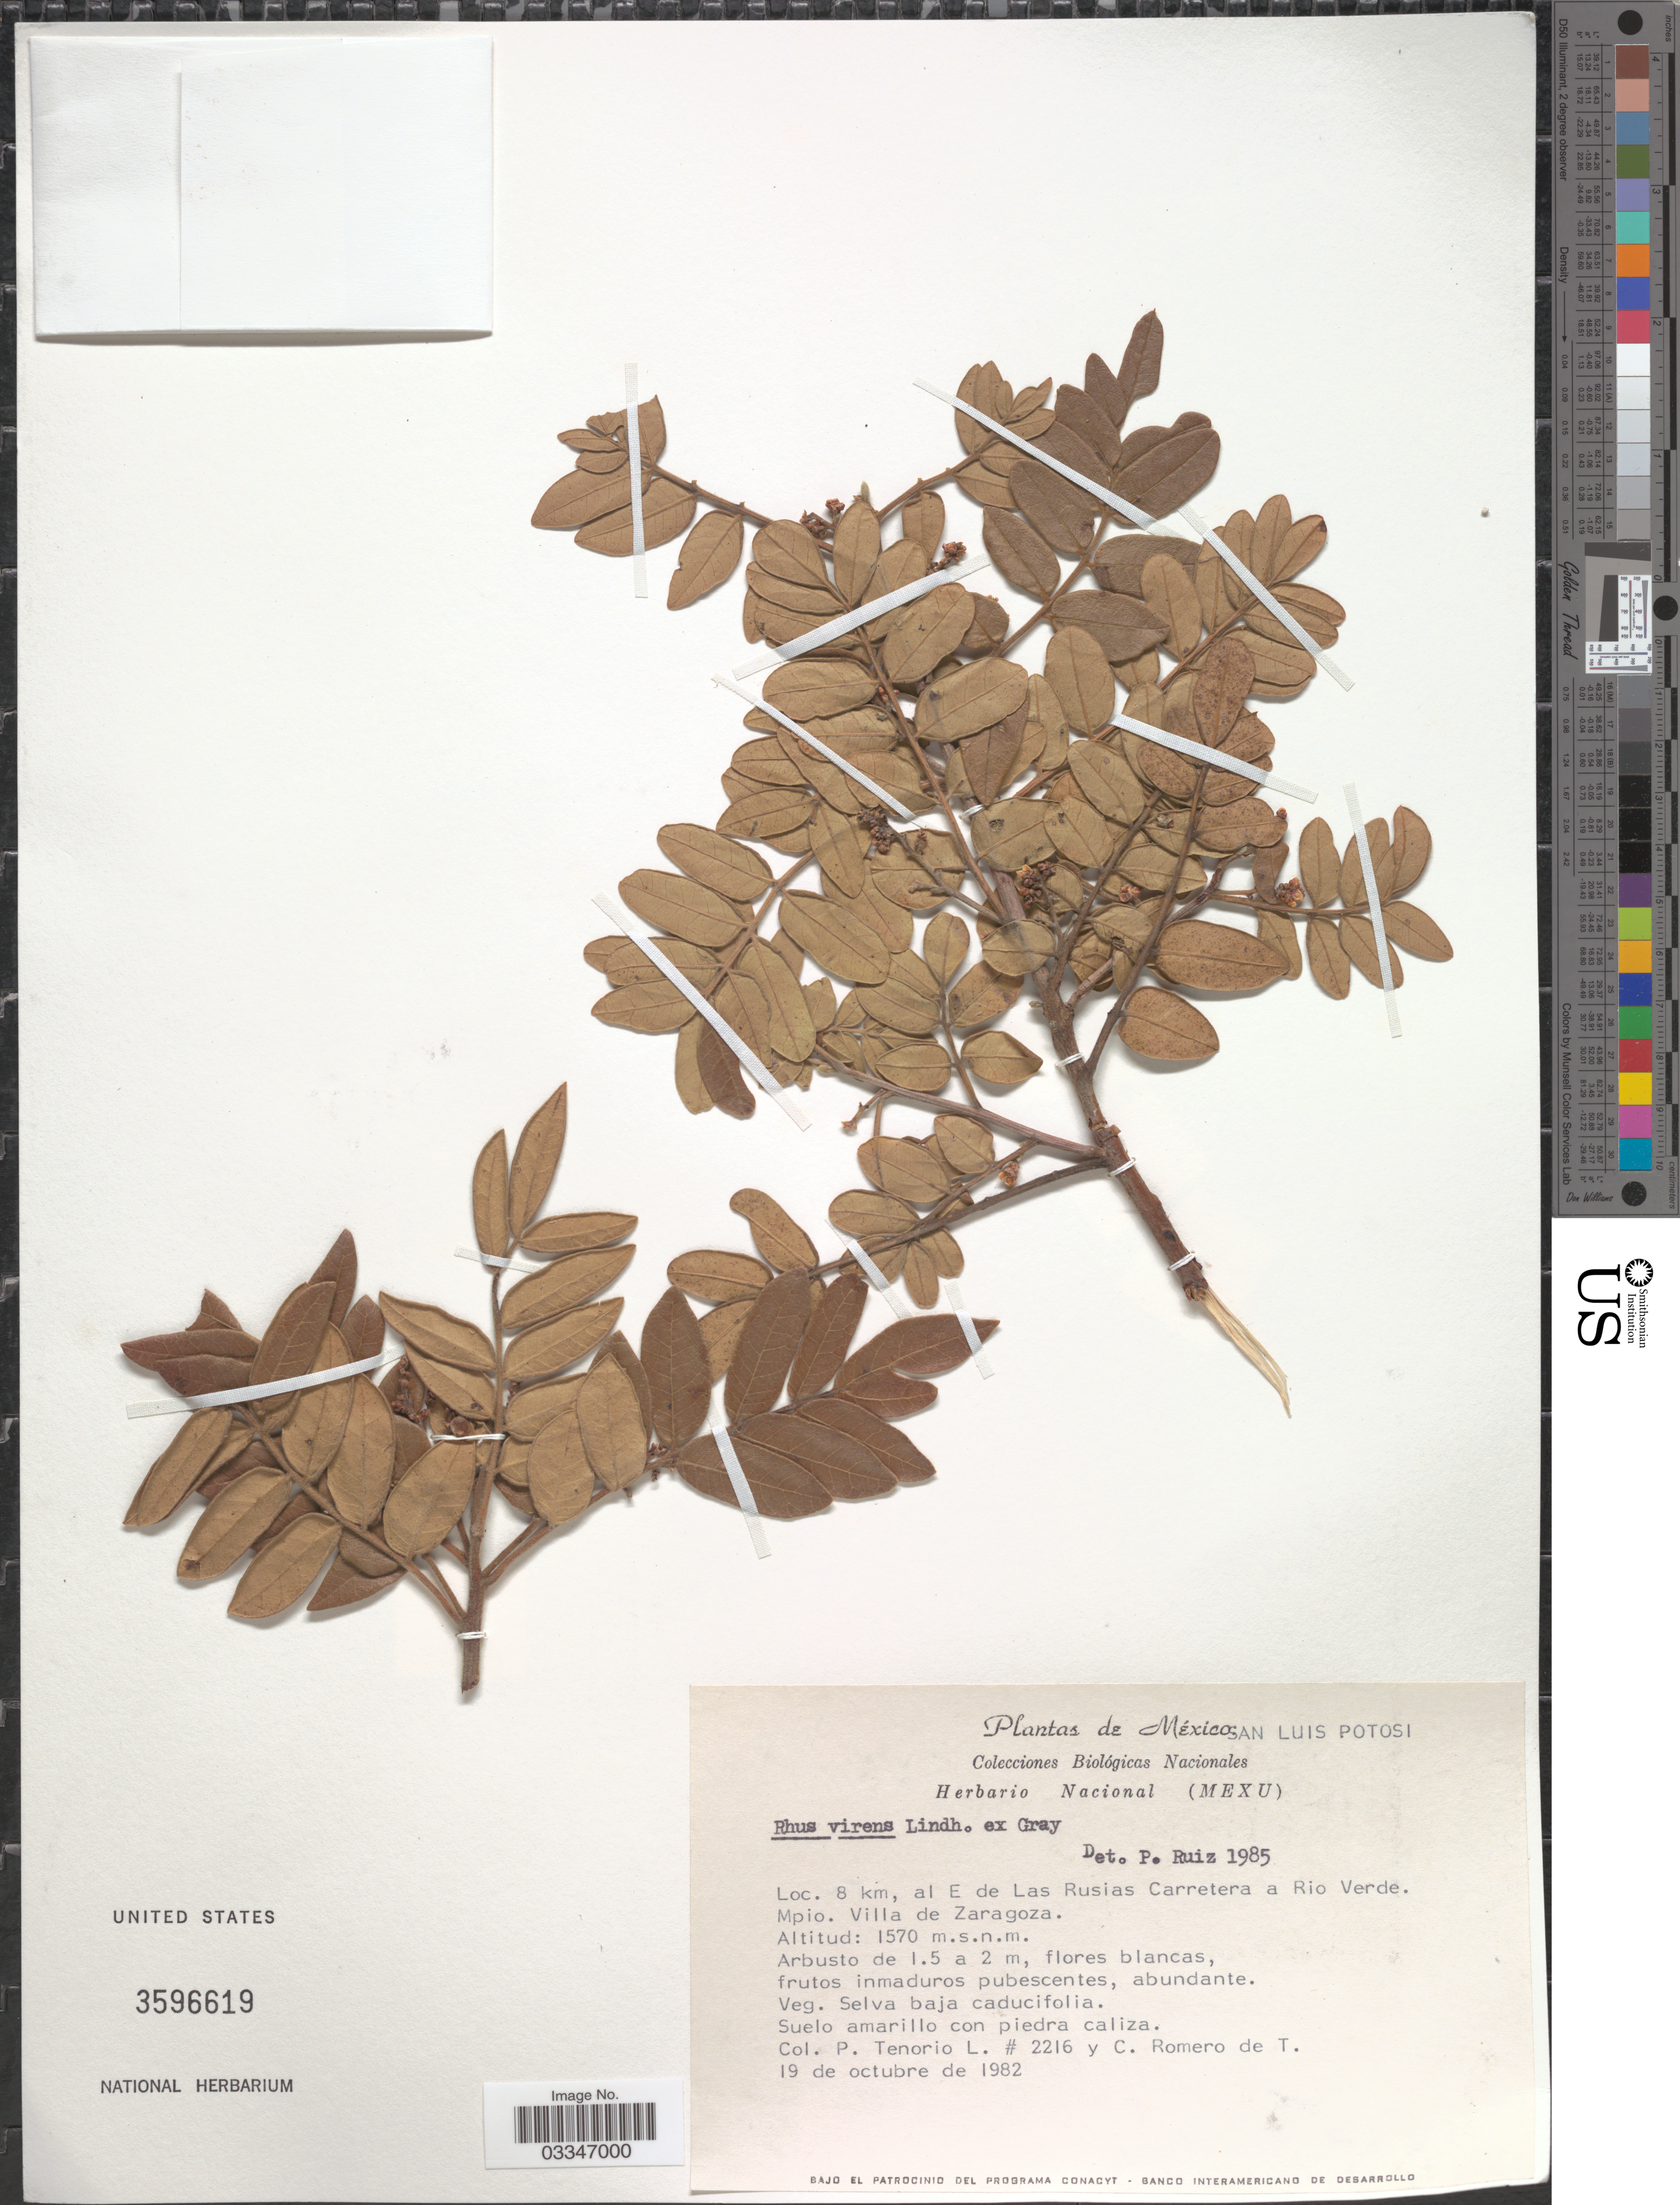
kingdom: Plantae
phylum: Tracheophyta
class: Magnoliopsida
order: Sapindales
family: Anacardiaceae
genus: Rhus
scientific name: Rhus pachyrrhachis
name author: Hemsl.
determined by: Mitchell, John D.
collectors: P. Tenorio L. & C. Romero de T.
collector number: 2216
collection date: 1982-10-19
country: Mexico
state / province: San Luis Potosí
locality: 8 km, al E de Las Rusias Carretera a Rio Verde. Mpio. Villa de Zaragoza.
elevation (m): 1570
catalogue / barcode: US 3596619